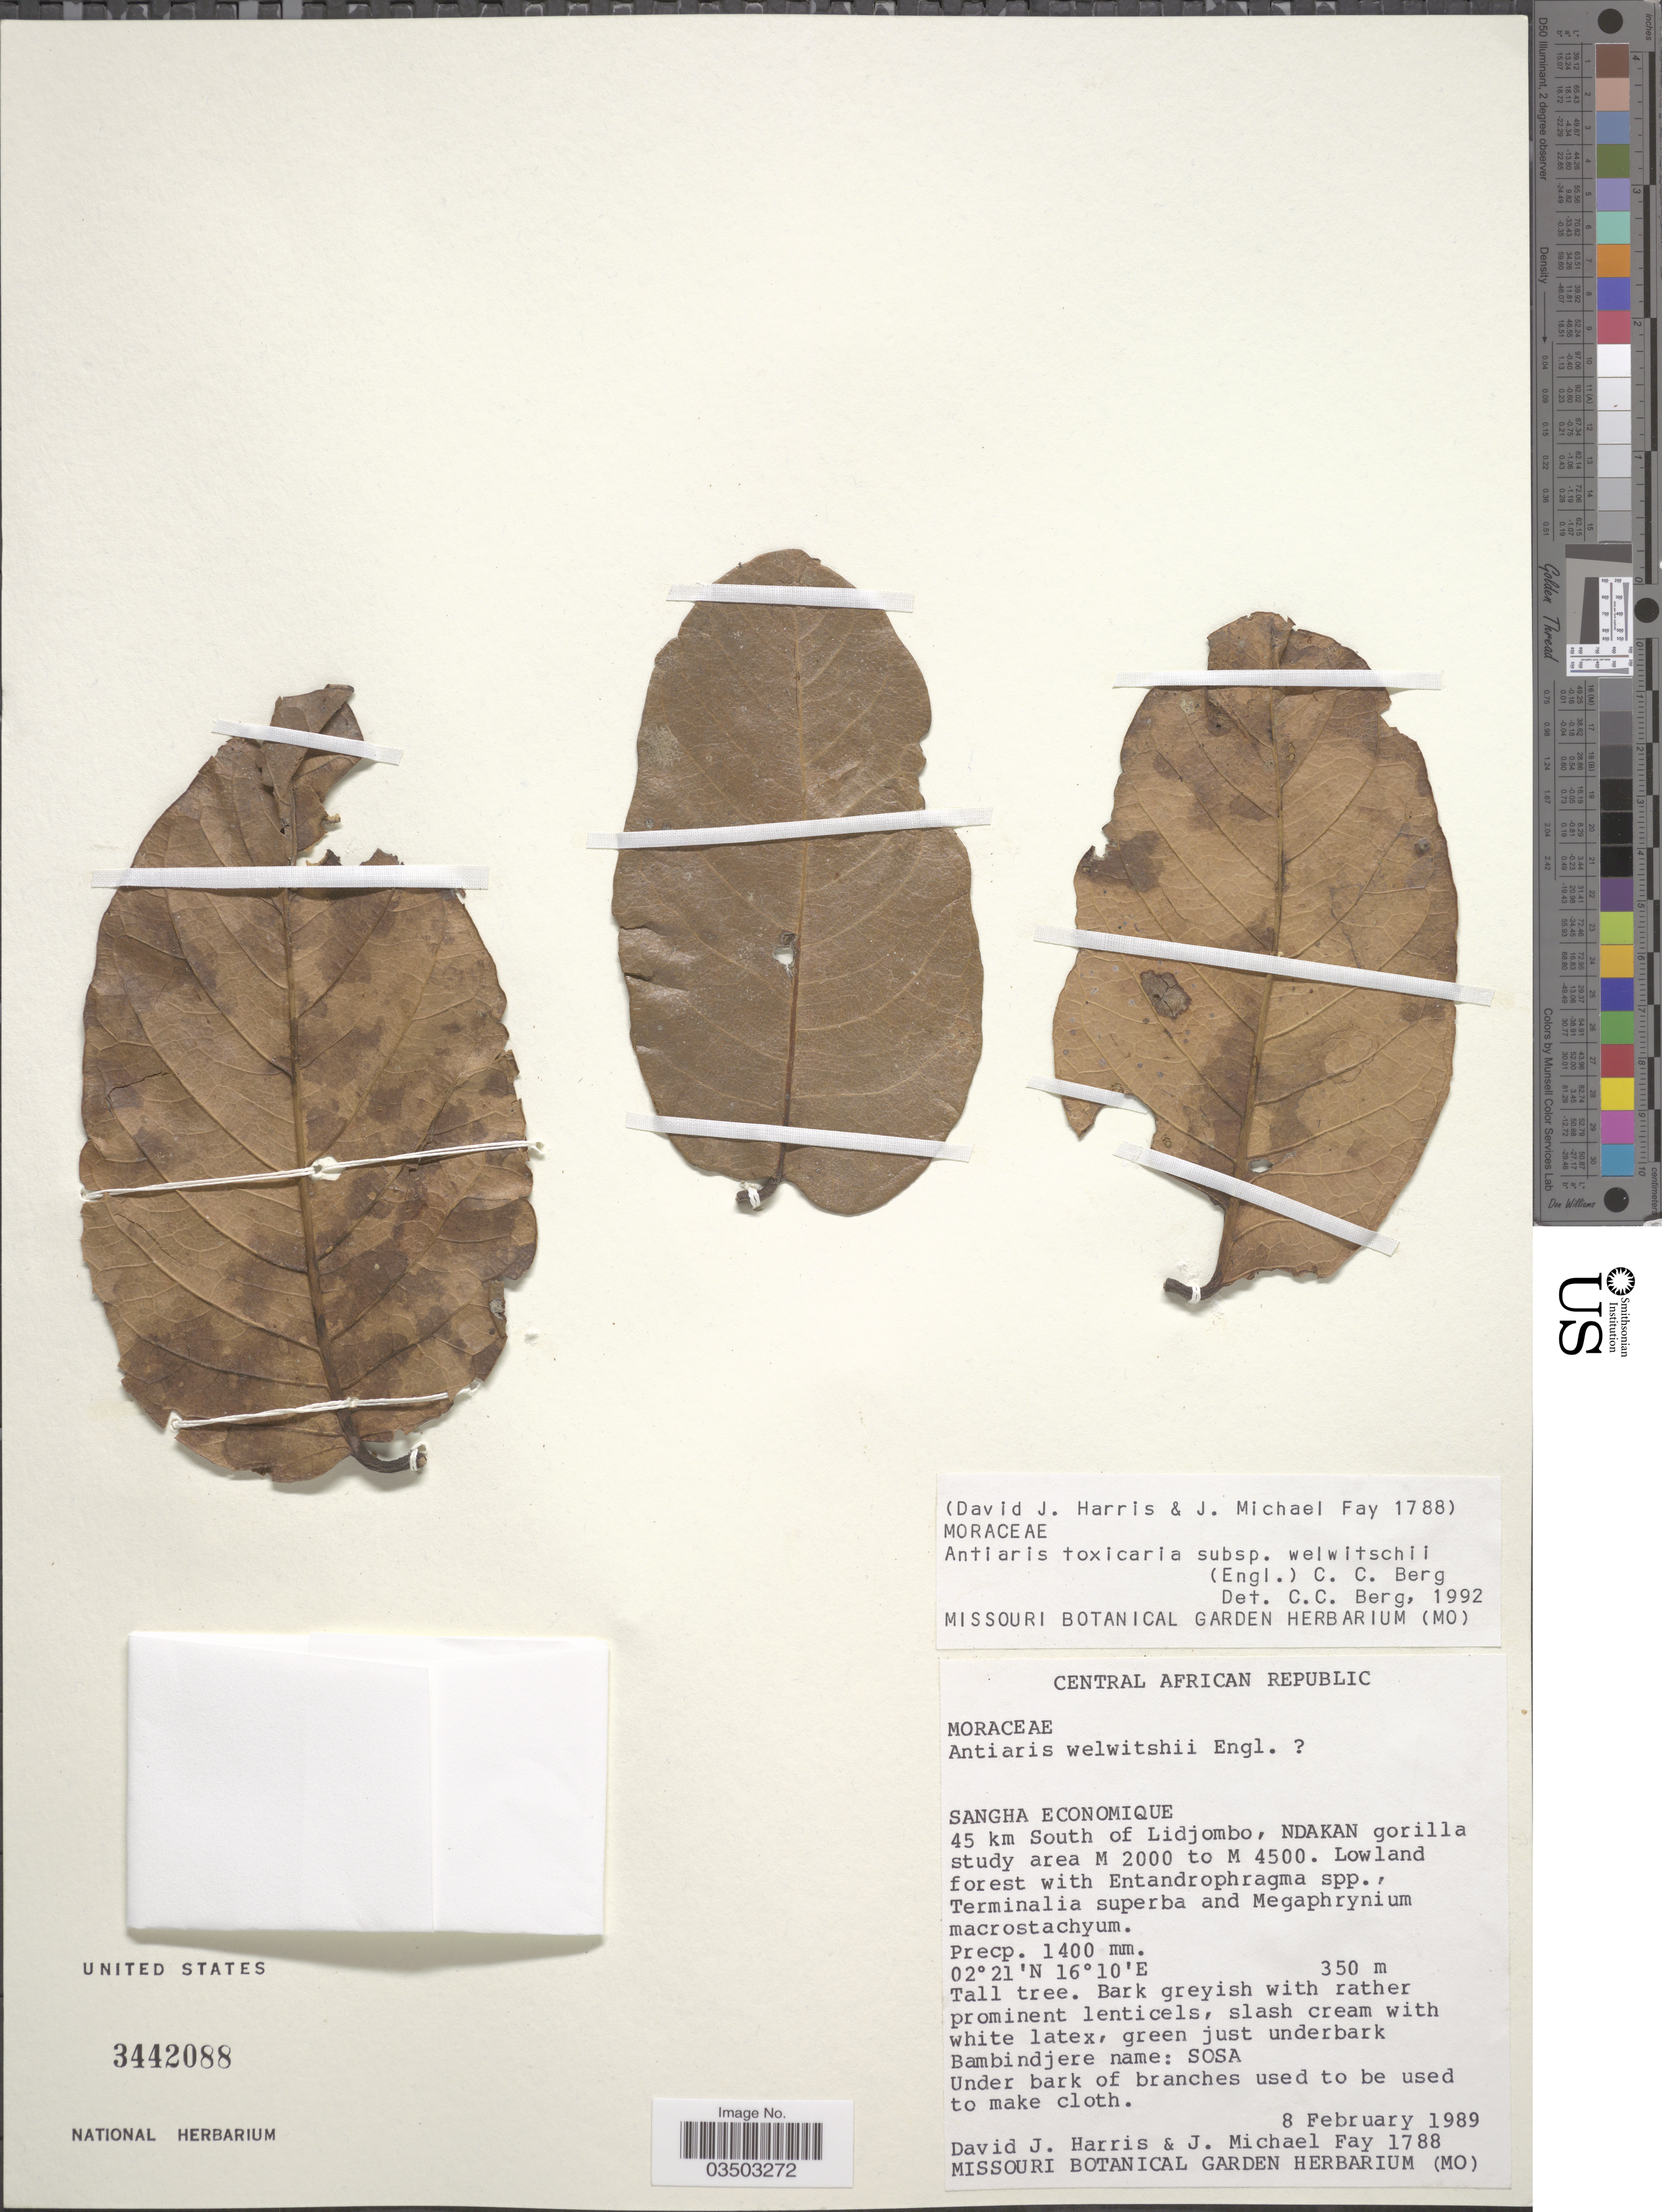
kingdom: Plantae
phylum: Tracheophyta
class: Magnoliopsida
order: Rosales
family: Moraceae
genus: Antiaris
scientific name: Antiaris toxicaria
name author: Lesch.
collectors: D. J. Harris & J. M. Fay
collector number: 1788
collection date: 1989-02-08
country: Central African Republic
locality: Central African Republic. Sangha Economique 45 km South of Lidjombo, NDAKAN gorilla study area.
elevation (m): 350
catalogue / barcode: US 3442088